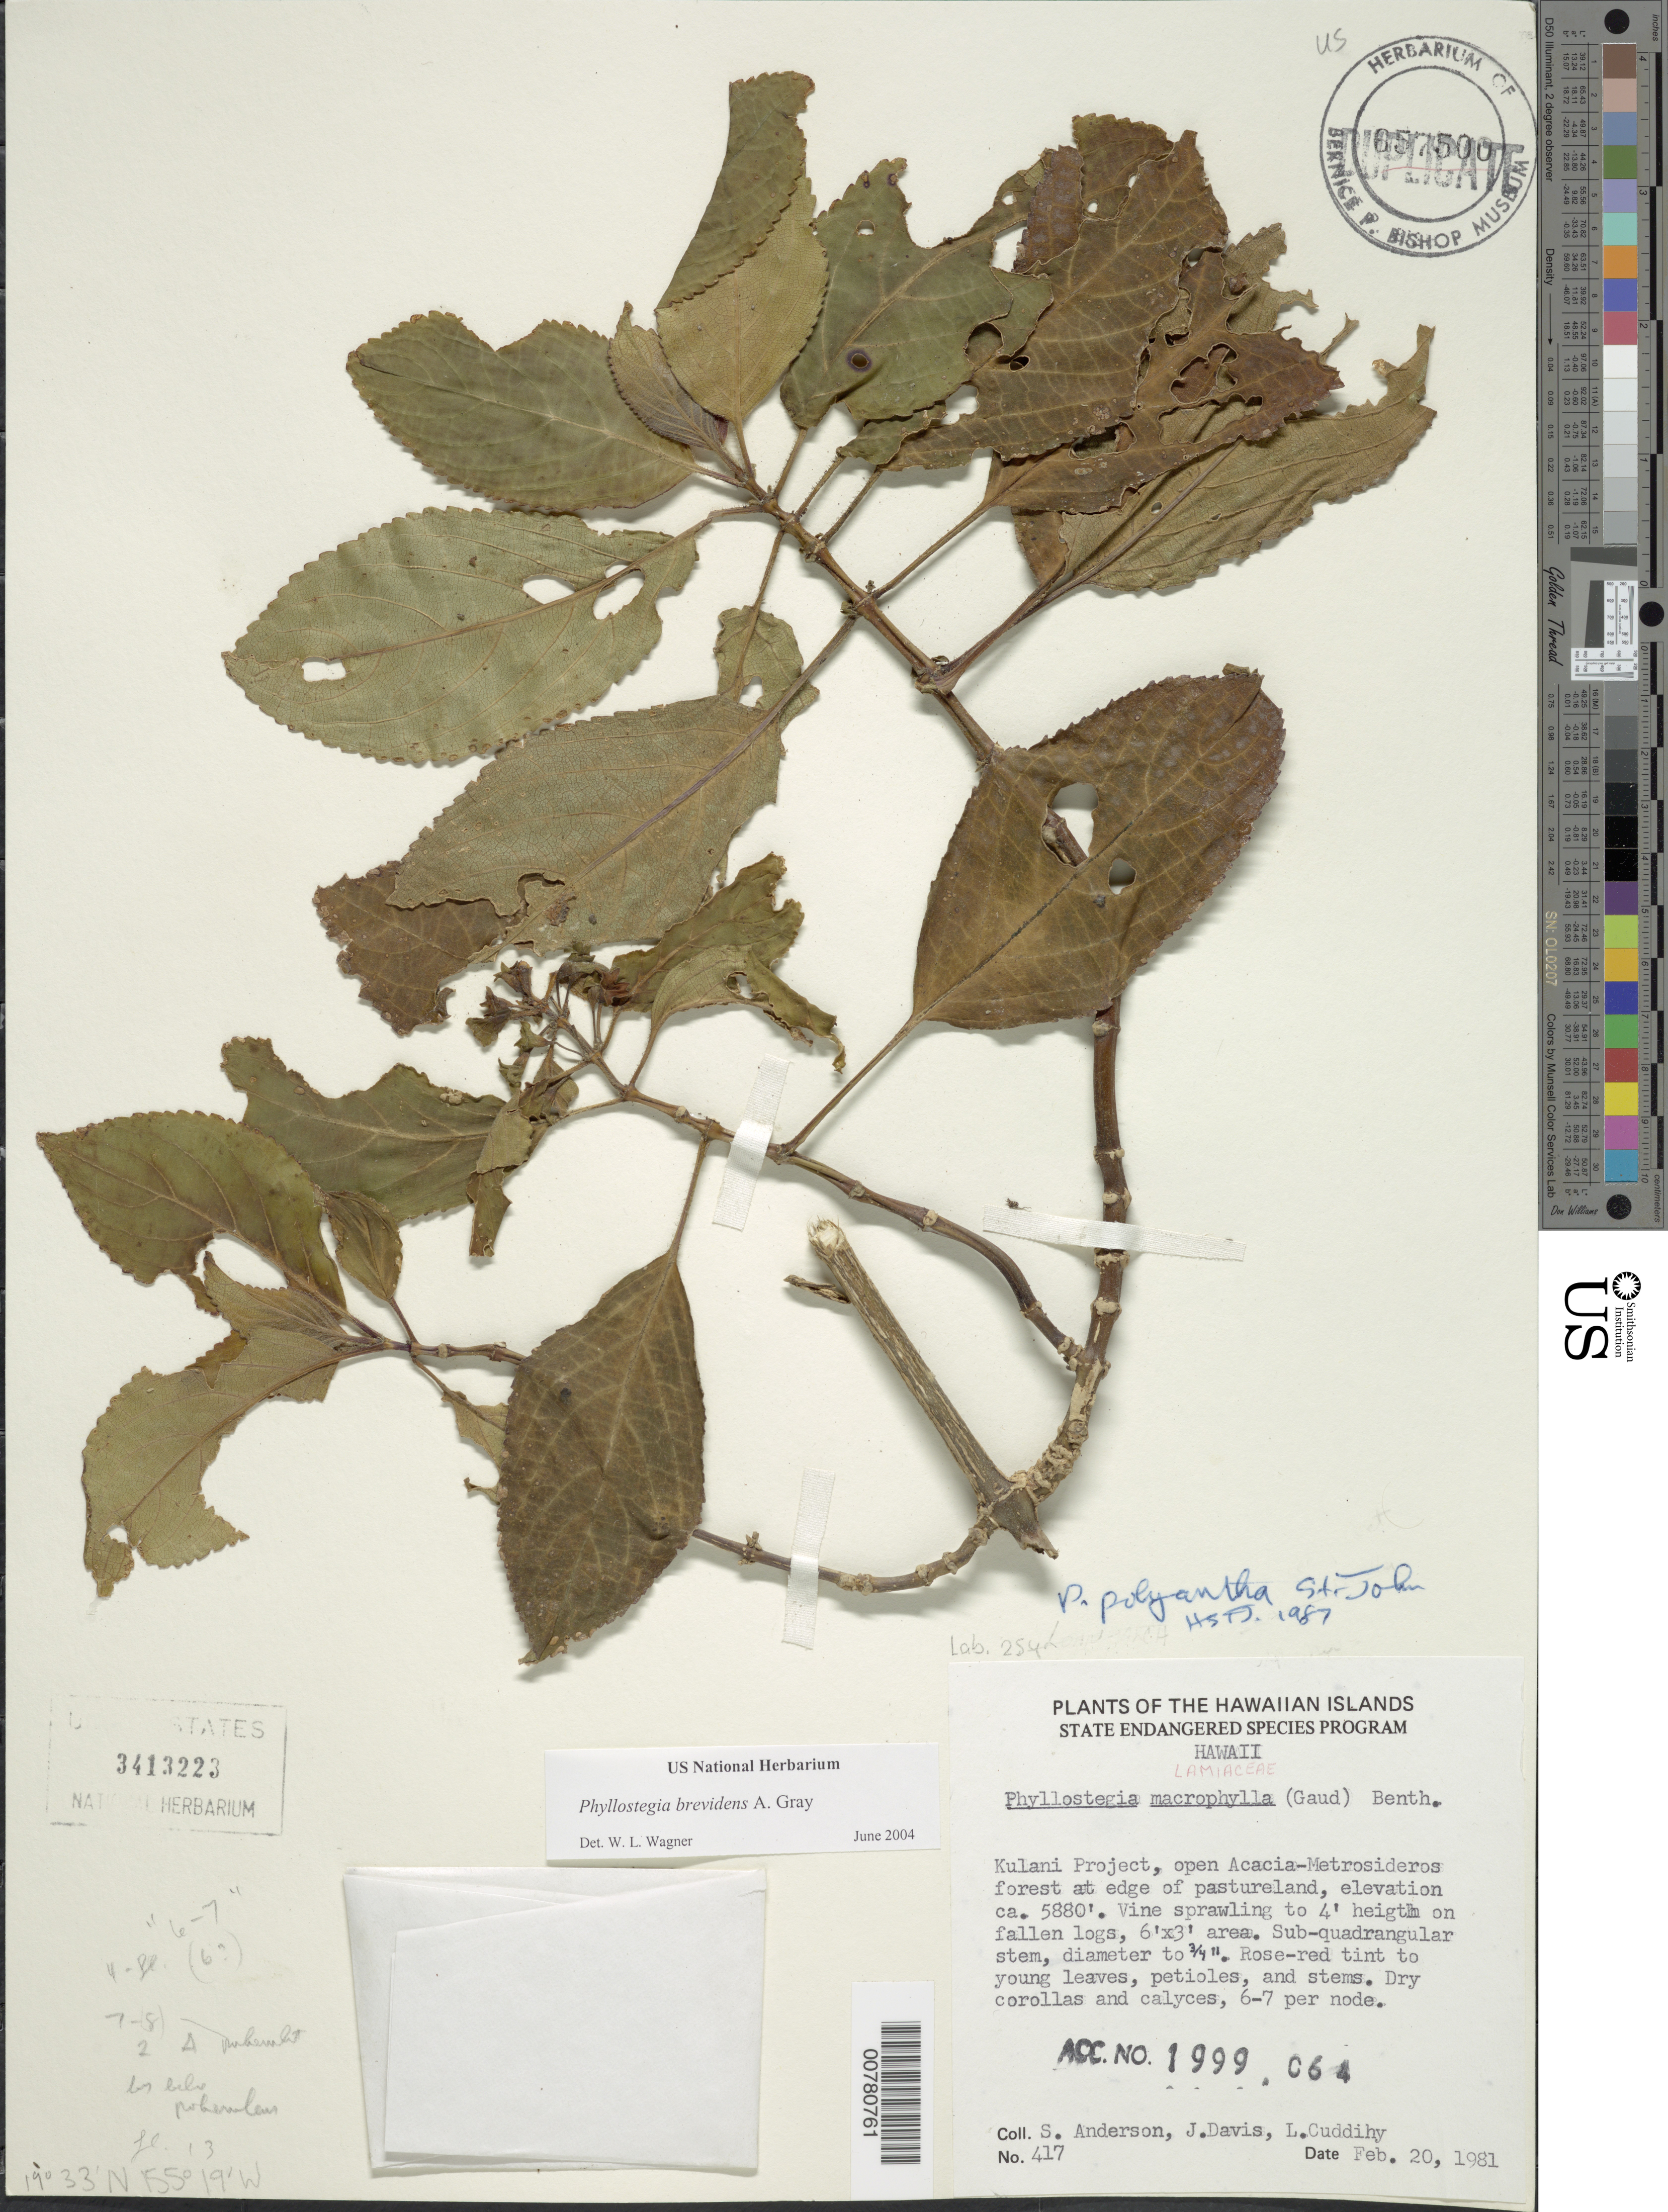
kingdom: Plantae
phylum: Tracheophyta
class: Magnoliopsida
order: Lamiales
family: Lamiaceae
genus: Phyllostegia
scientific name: Phyllostegia brevidens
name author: A. Gray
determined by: Wagner, W. L., (BOT), Smithsonian Institution - National Museum of Natural History (UNITED STATES)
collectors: S. Anderson, J. Davis & L. Cuddihy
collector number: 417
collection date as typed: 20 Feb 1981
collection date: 1981-02-20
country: United States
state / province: Hawaii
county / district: Hawaii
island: Hawaii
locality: Kulani Project.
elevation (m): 1792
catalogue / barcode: US 3413223